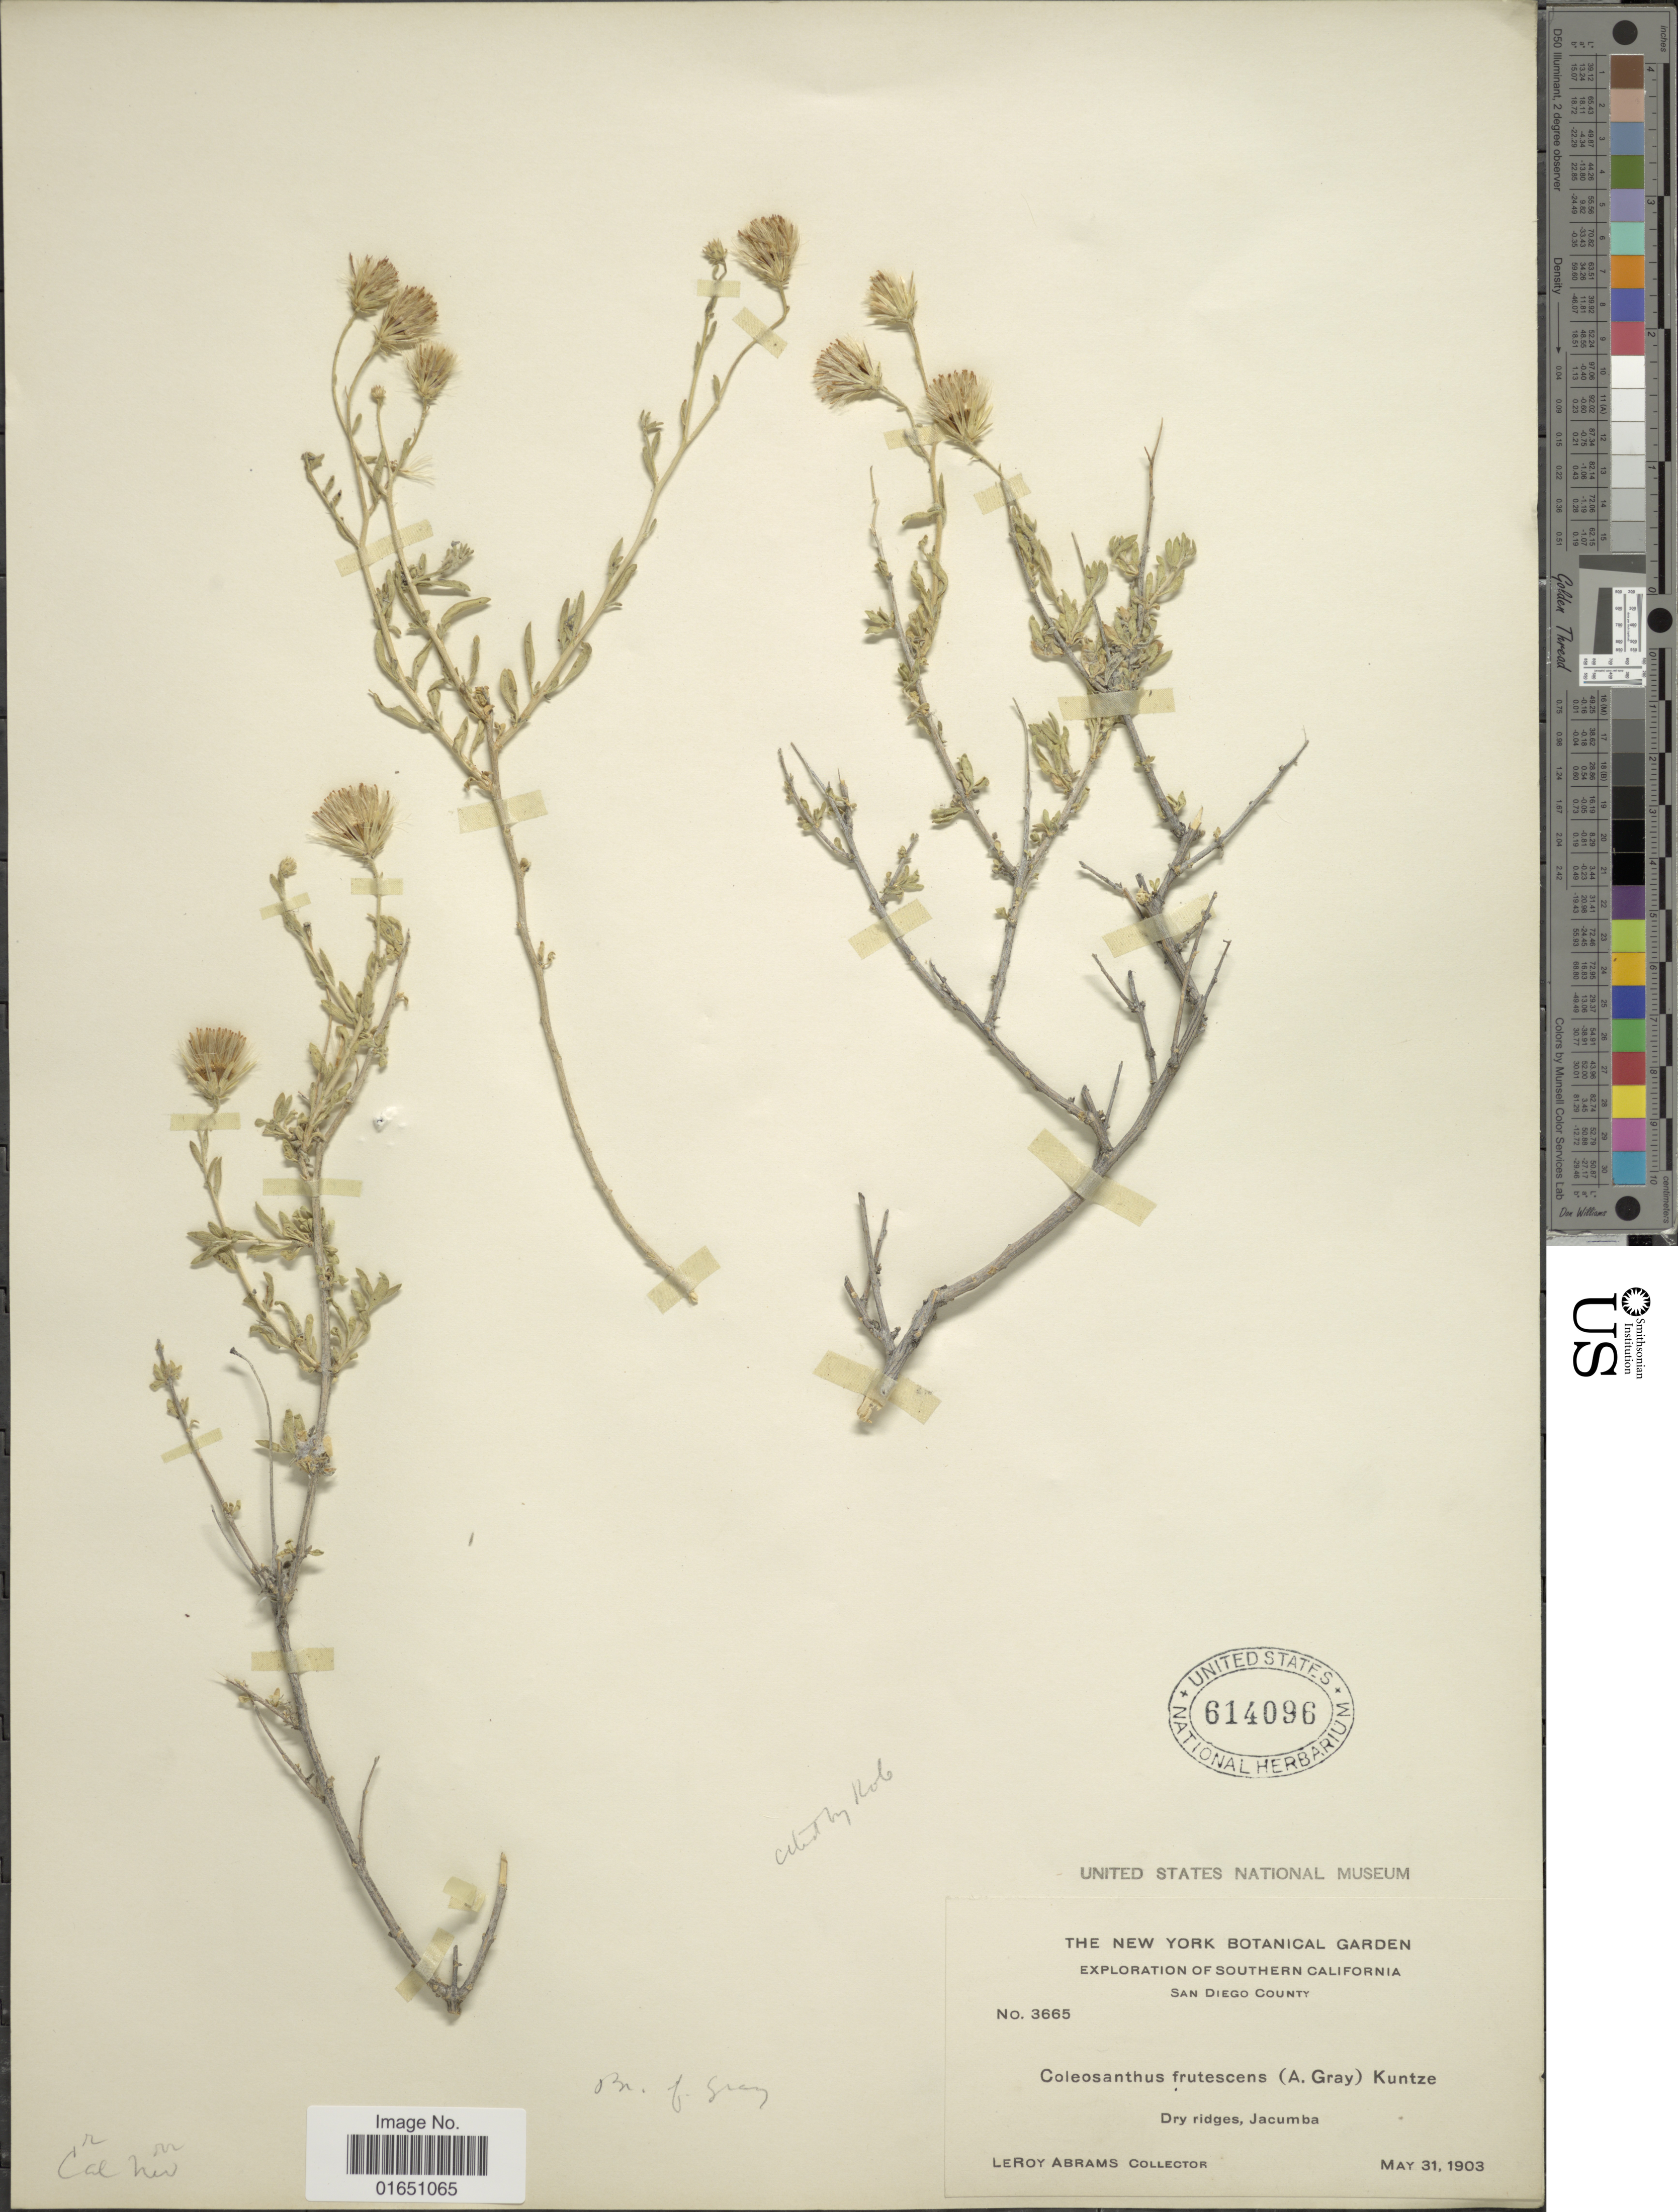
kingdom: Plantae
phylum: Tracheophyta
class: Magnoliopsida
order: Asterales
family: Asteraceae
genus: Brickellia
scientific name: Brickellia frutescens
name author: A. Gray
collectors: L. Abrams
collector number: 3665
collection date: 1903-05-31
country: United States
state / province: California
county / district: San Diego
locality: Southern California, San Diego County, Dry ridges, Jacumba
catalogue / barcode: US 614096